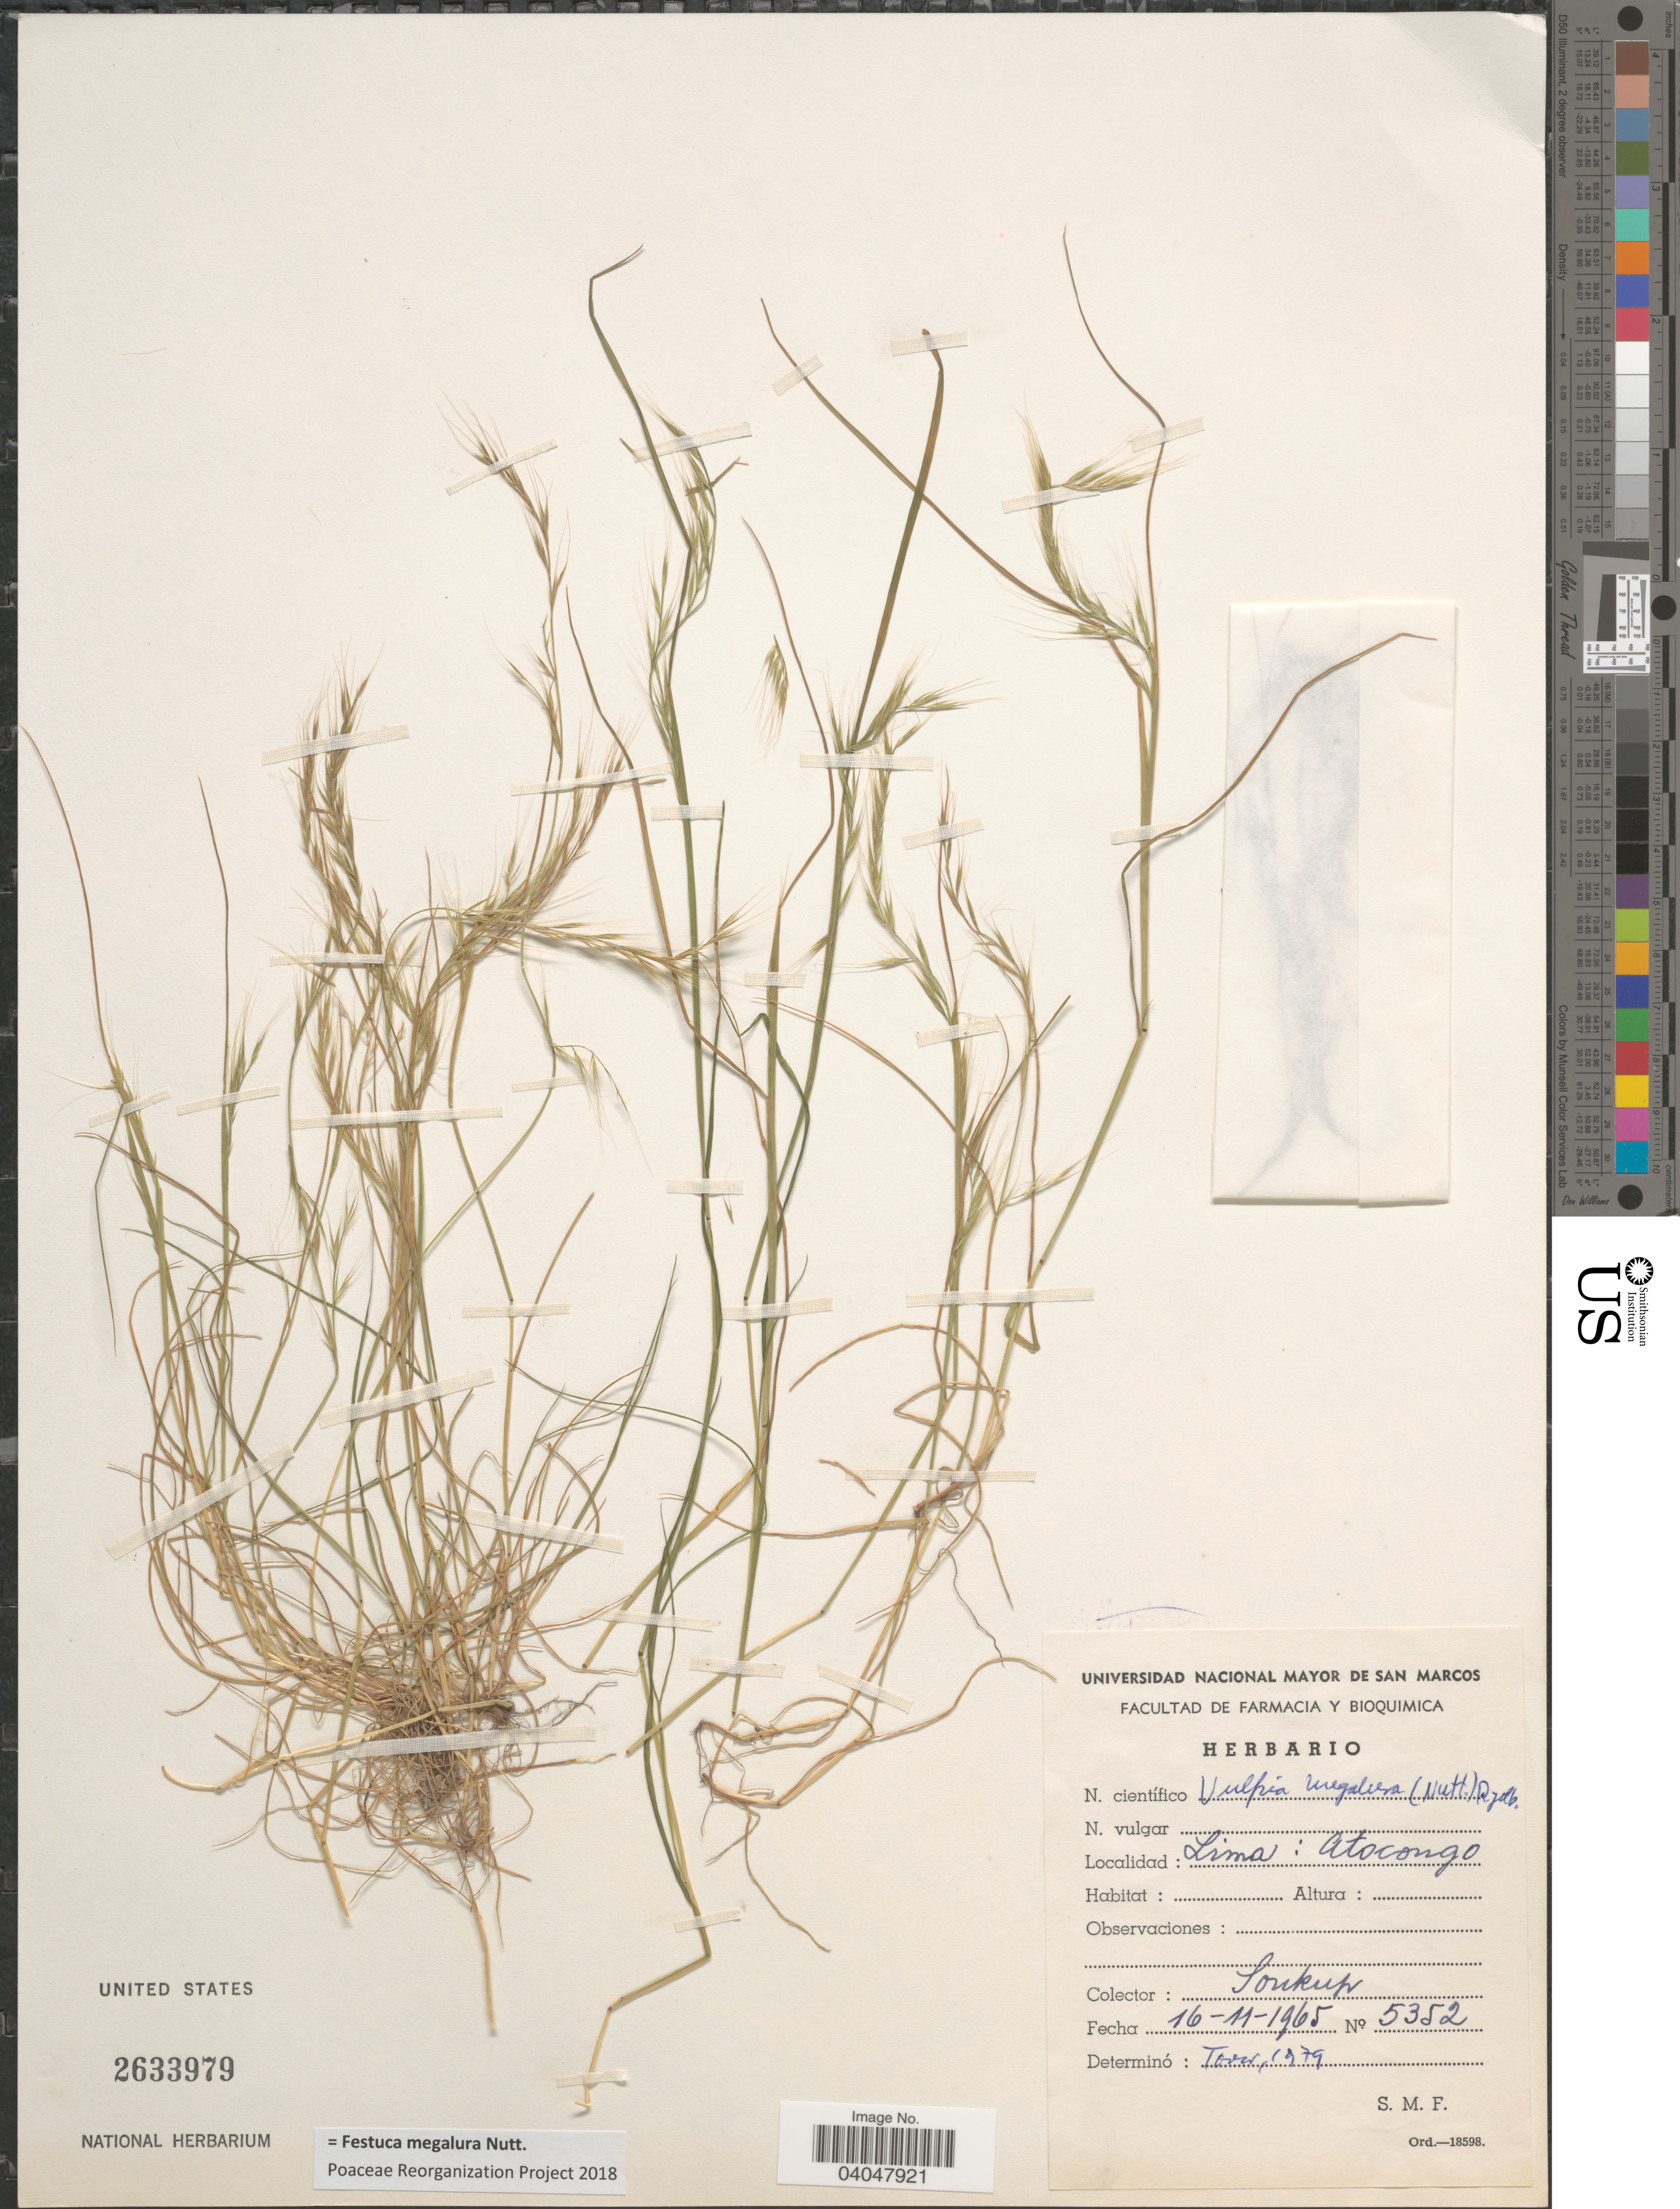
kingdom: Plantae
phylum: Tracheophyta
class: Liliopsida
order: Poales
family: Poaceae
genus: Festuca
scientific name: Festuca megalura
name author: Nutt.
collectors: -- Soukup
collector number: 5352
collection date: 1965-11-16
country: Peru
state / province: Lima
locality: Atocongo.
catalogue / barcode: US 2633979